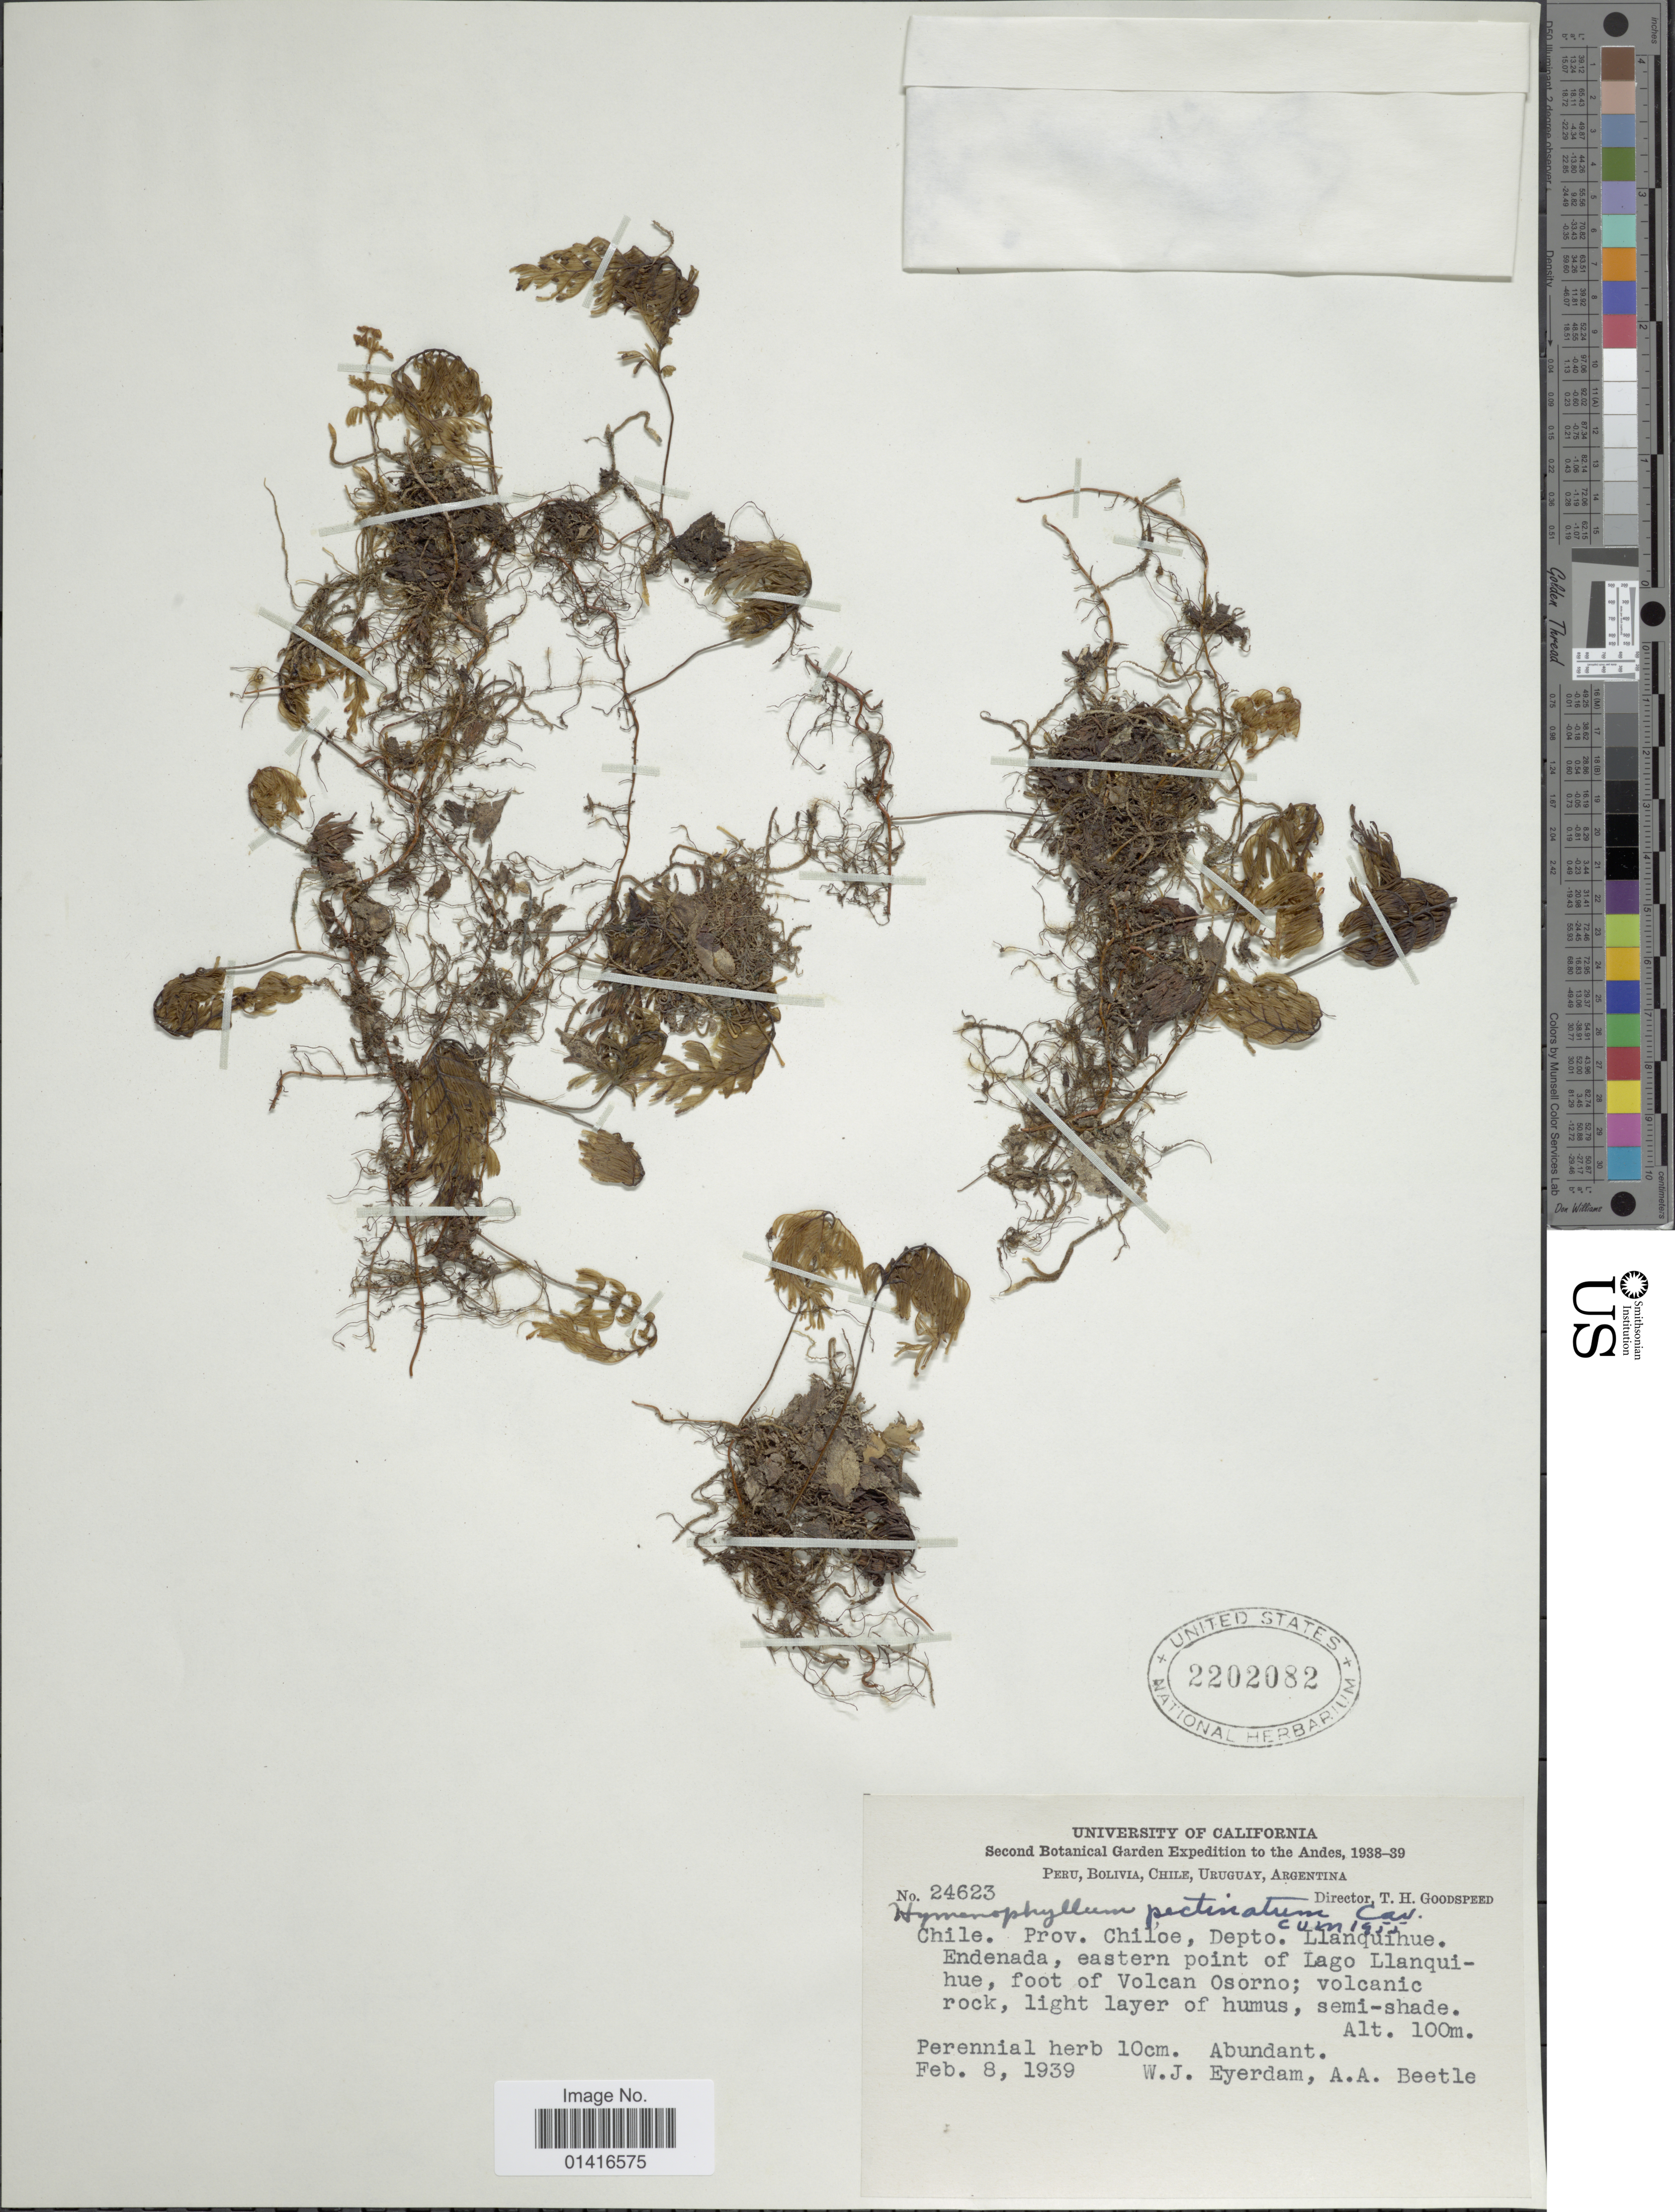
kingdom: Plantae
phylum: Tracheophyta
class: Polypodiopsida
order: Hymenophyllales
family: Hymenophyllaceae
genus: Hymenophyllum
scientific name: Hymenophyllum pectinatum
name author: Cav.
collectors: W. J. Eyerdam & A. A. Beetle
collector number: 24623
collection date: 1939-02-08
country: Chile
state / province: Arica y Parinacota (XV)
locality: Prov. Chiloe, Depto. Llanquihue. Endenada, eastern point of Lago Llanquihue, foot of Volcan Osorno; volcanic rock, light layer of humus.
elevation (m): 100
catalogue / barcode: US 2202082